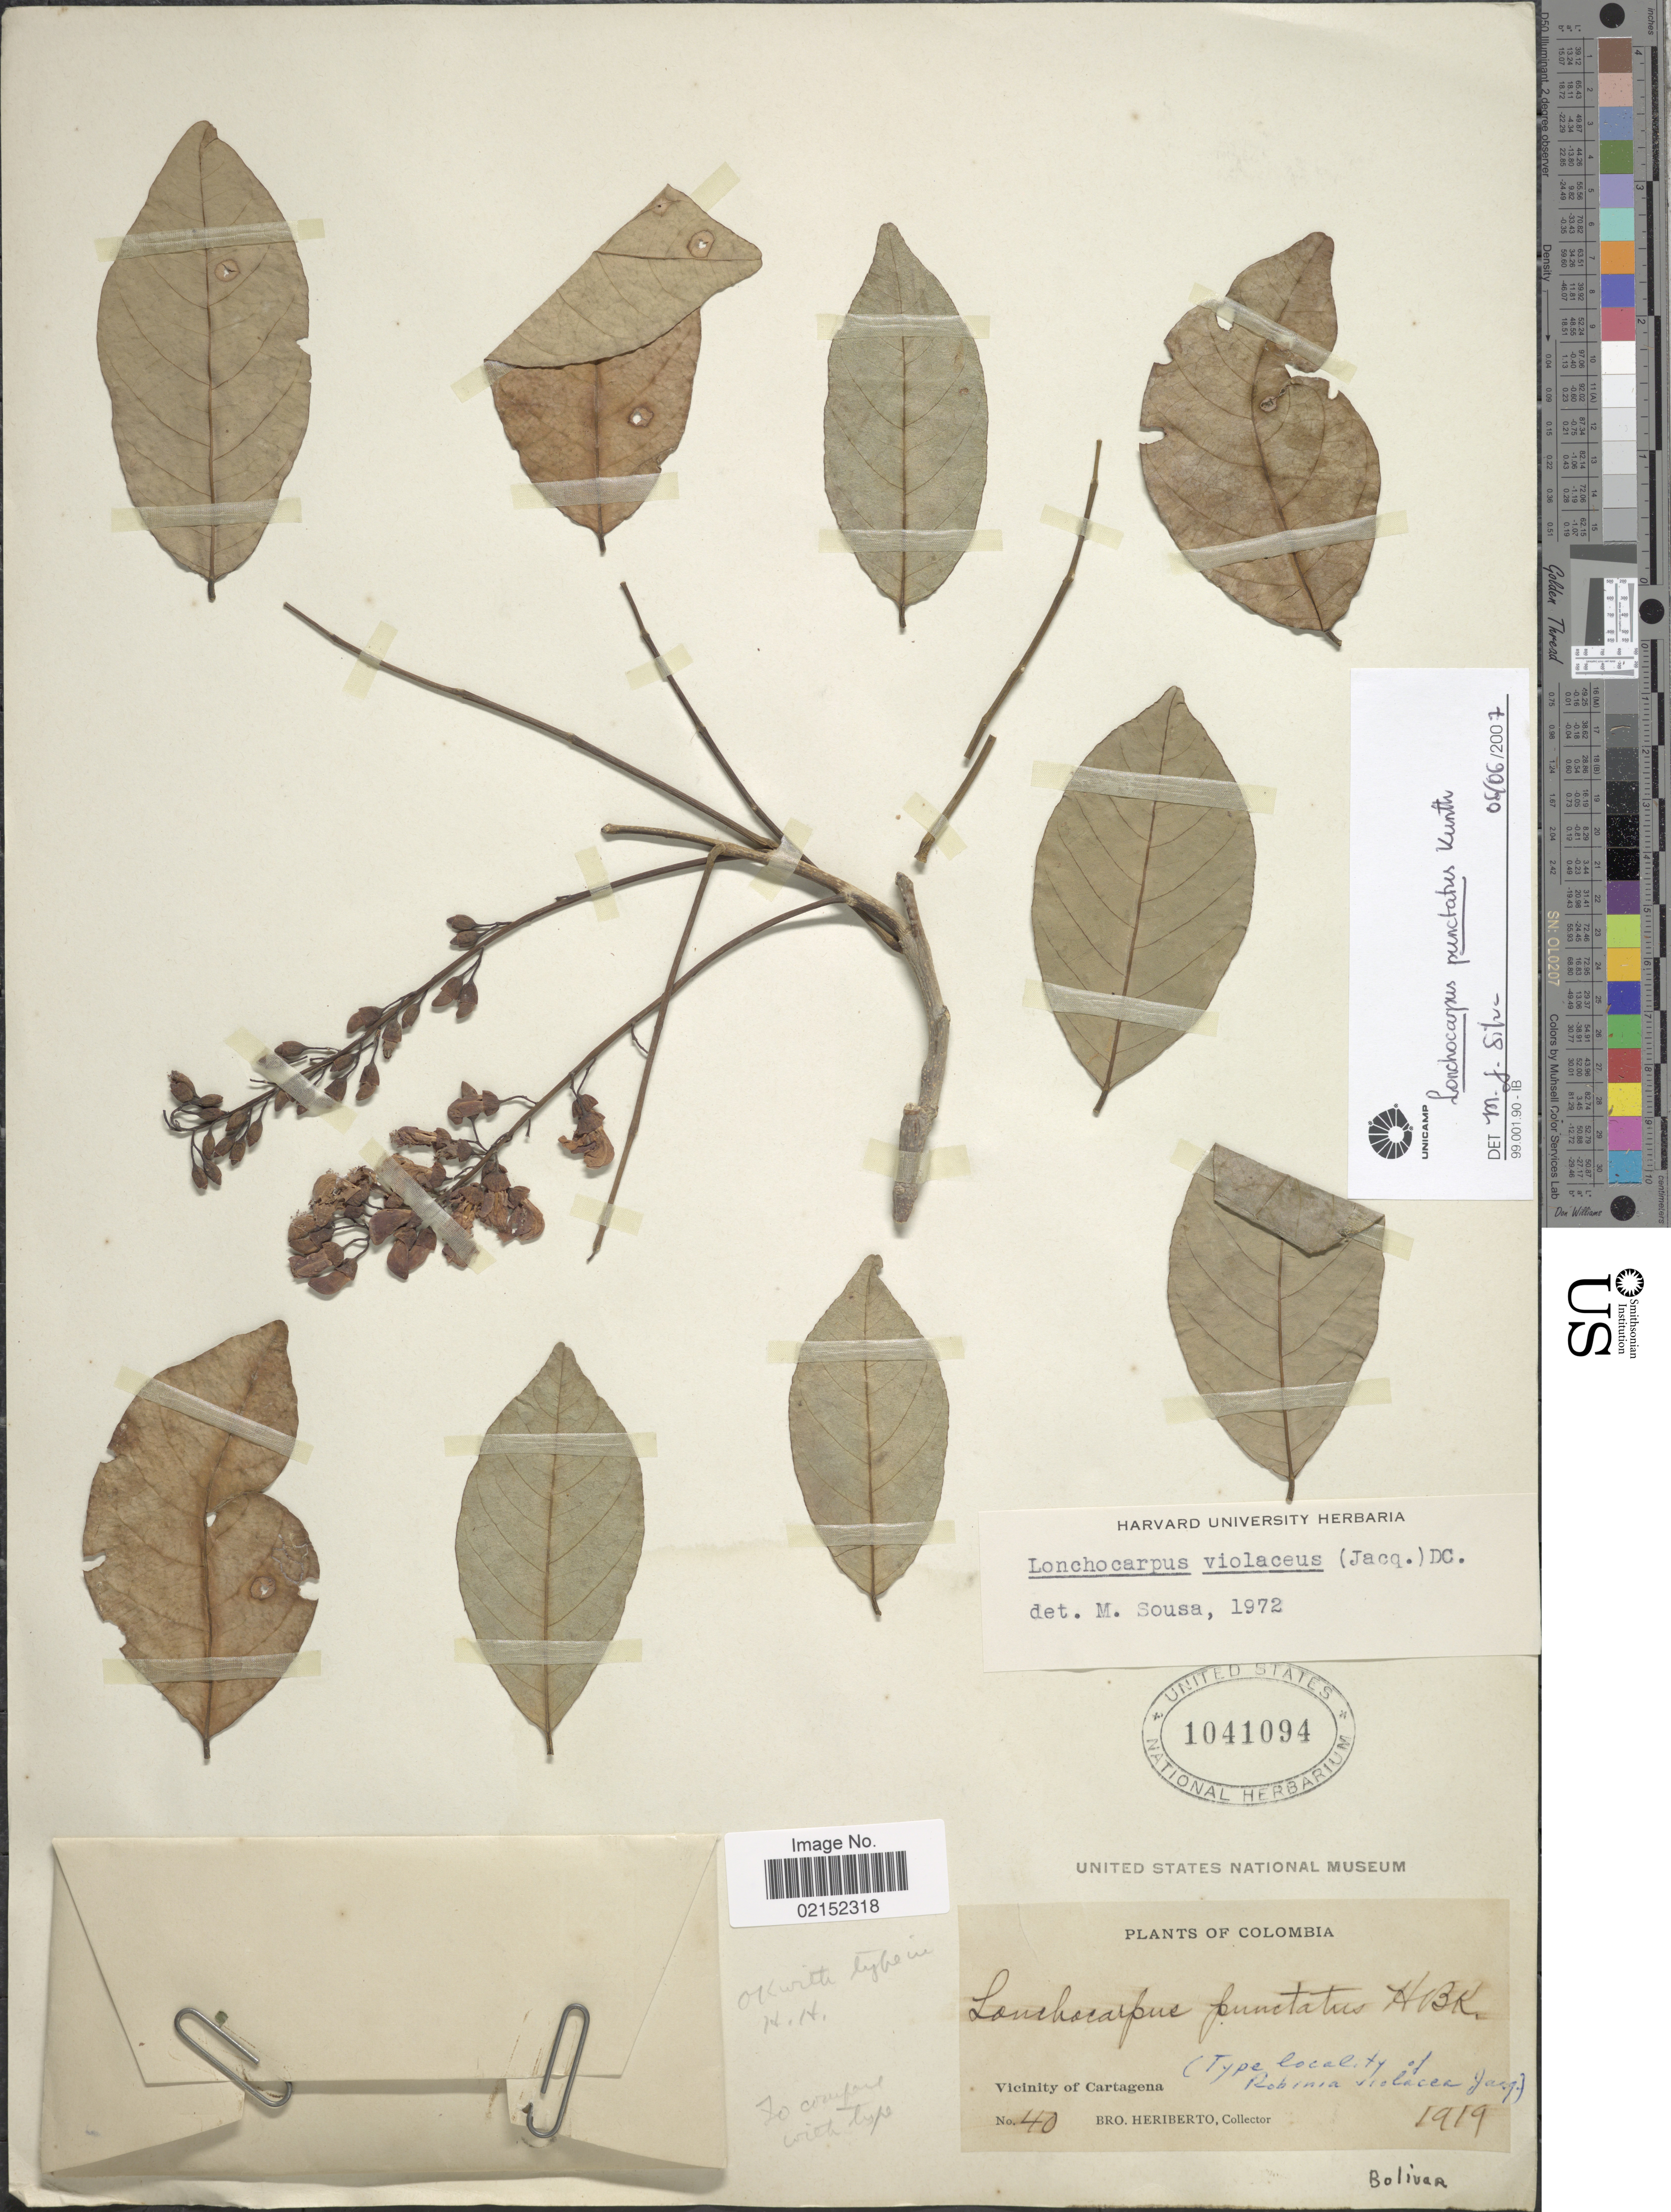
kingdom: Plantae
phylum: Tracheophyta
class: Magnoliopsida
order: Fabales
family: Fabaceae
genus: Lonchocarpus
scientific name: Lonchocarpus punctatus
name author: Kunth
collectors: B. Heriberto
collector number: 40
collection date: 1919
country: Colombia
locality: Vicinity of Cartagena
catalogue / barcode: US 1041094